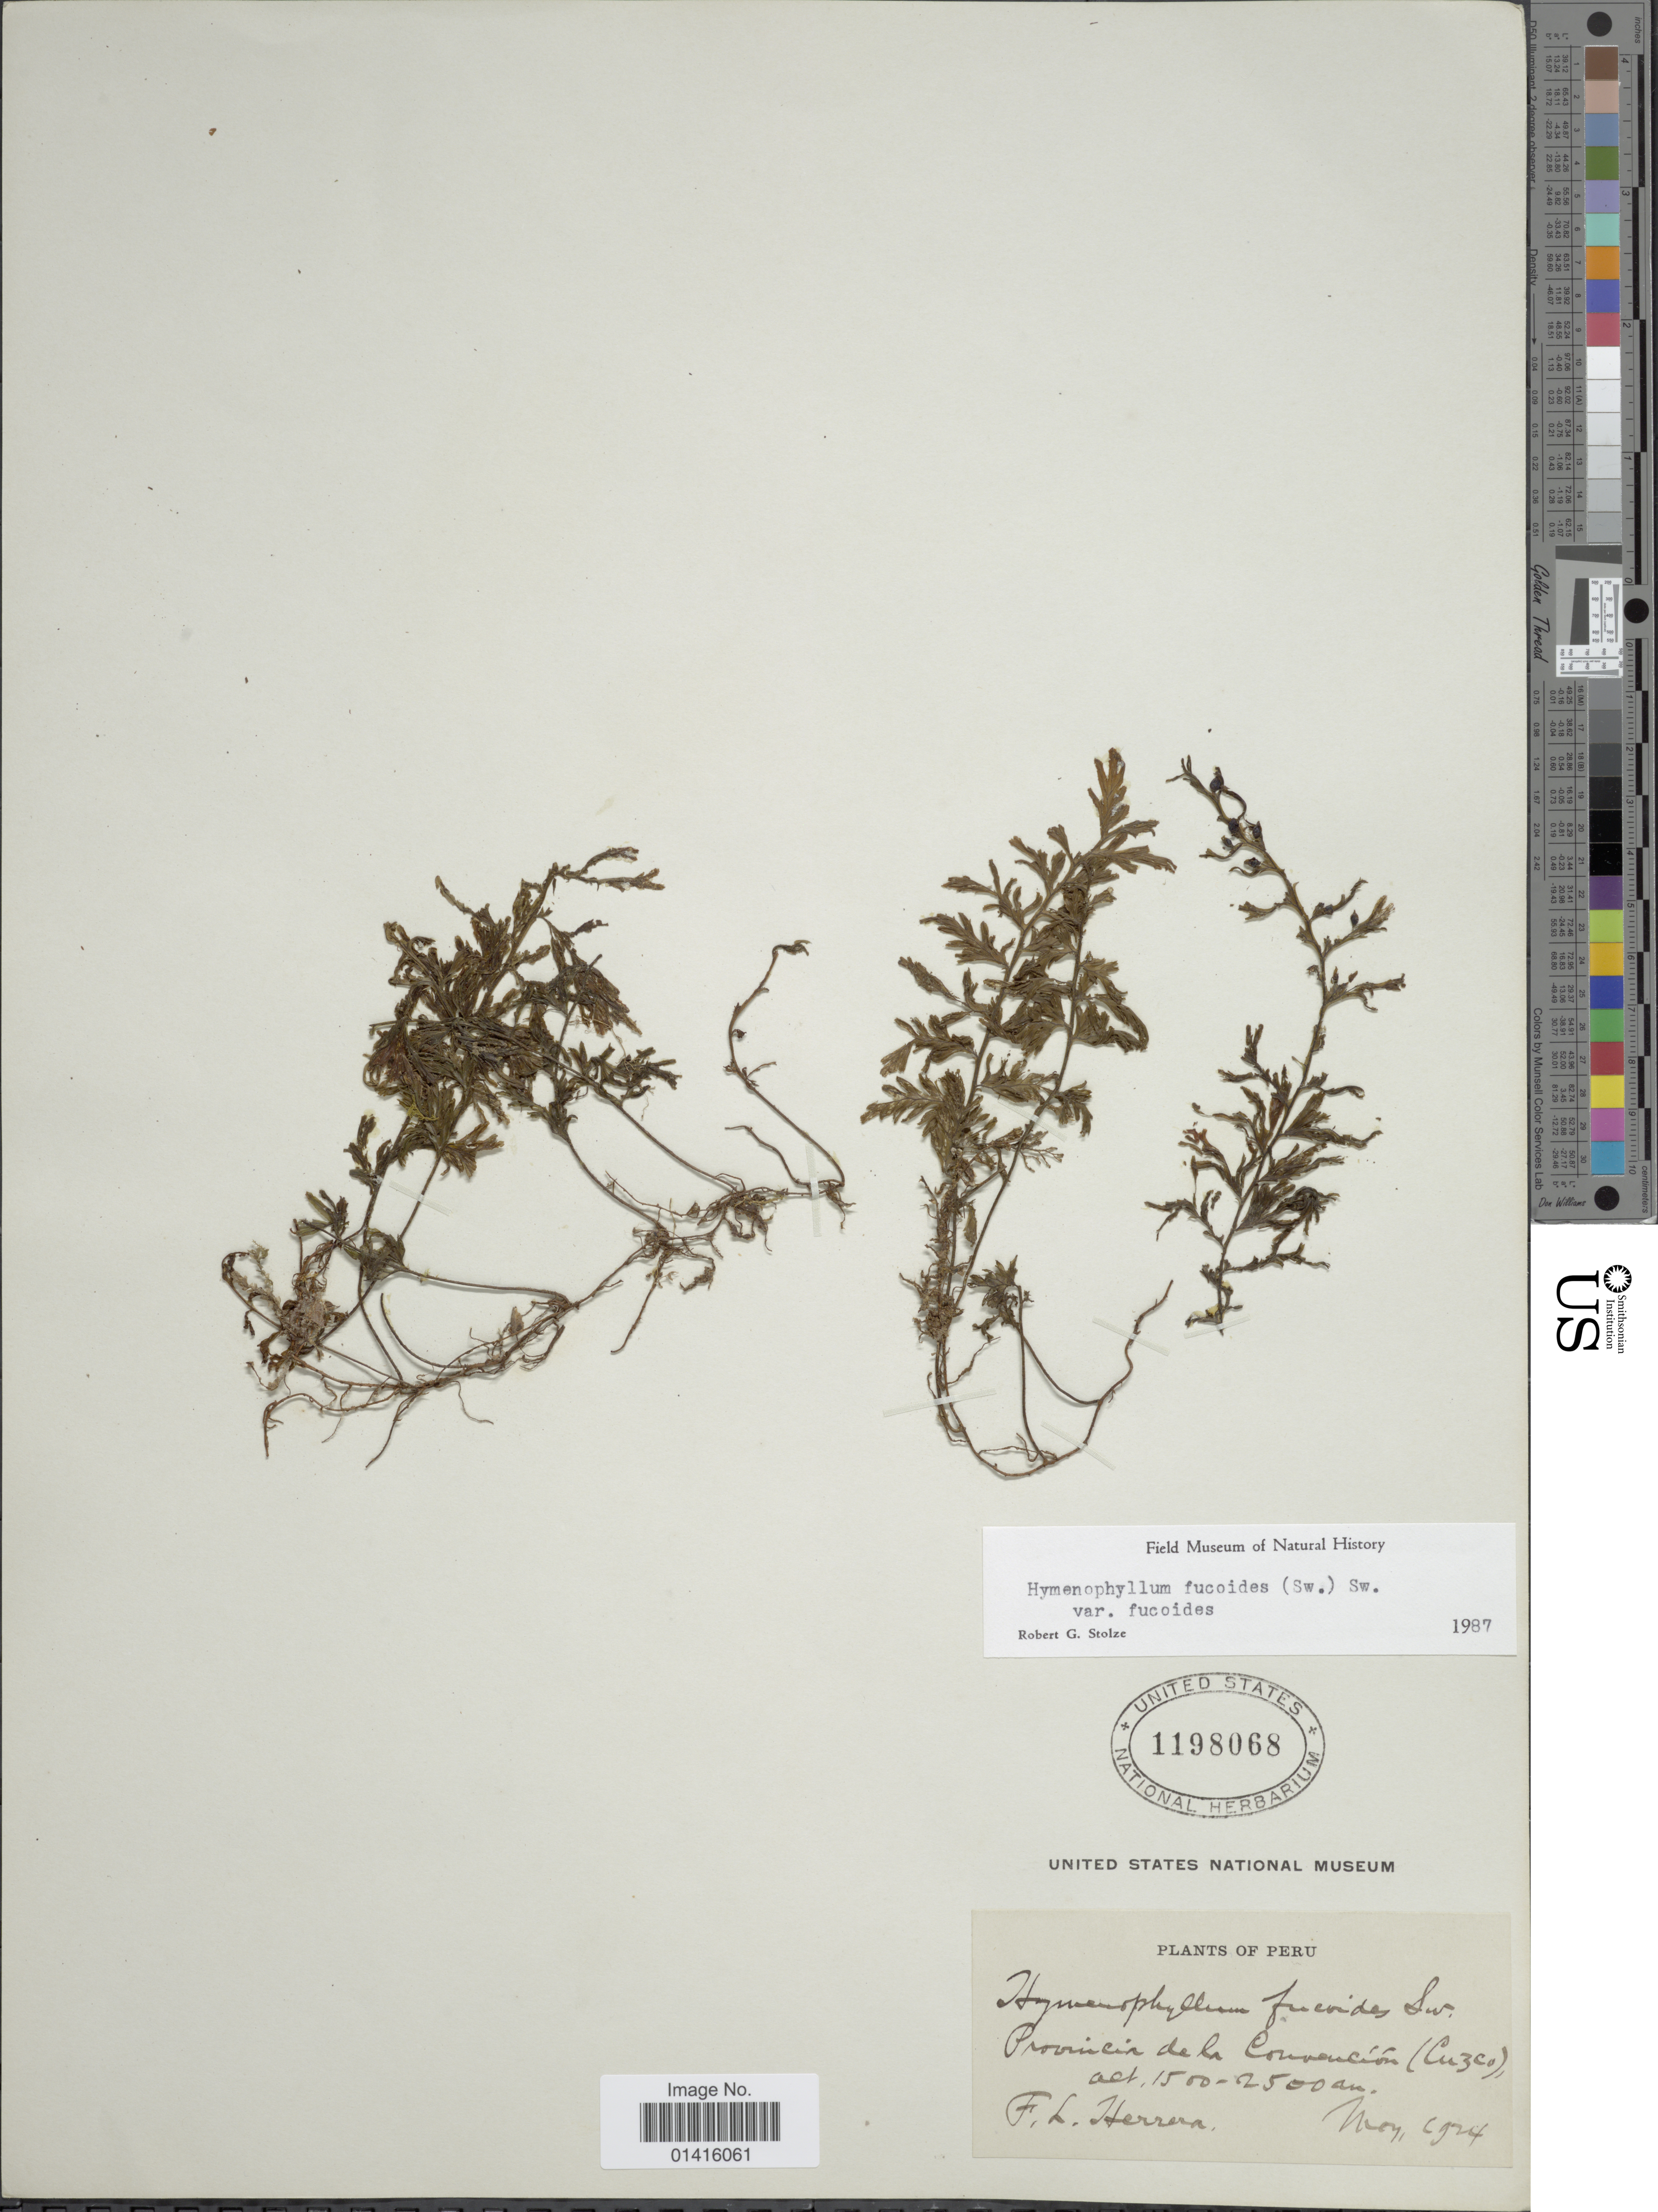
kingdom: Plantae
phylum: Tracheophyta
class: Polypodiopsida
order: Hymenophyllales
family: Hymenophyllaceae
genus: Hymenophyllum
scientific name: Hymenophyllum fucoides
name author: (Sw.) Sw.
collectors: F. L. Herrera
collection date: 1924-05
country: Peru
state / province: Cusco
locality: Provincia de la Convencion(Cuzco)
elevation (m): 1500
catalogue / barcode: US 1198068